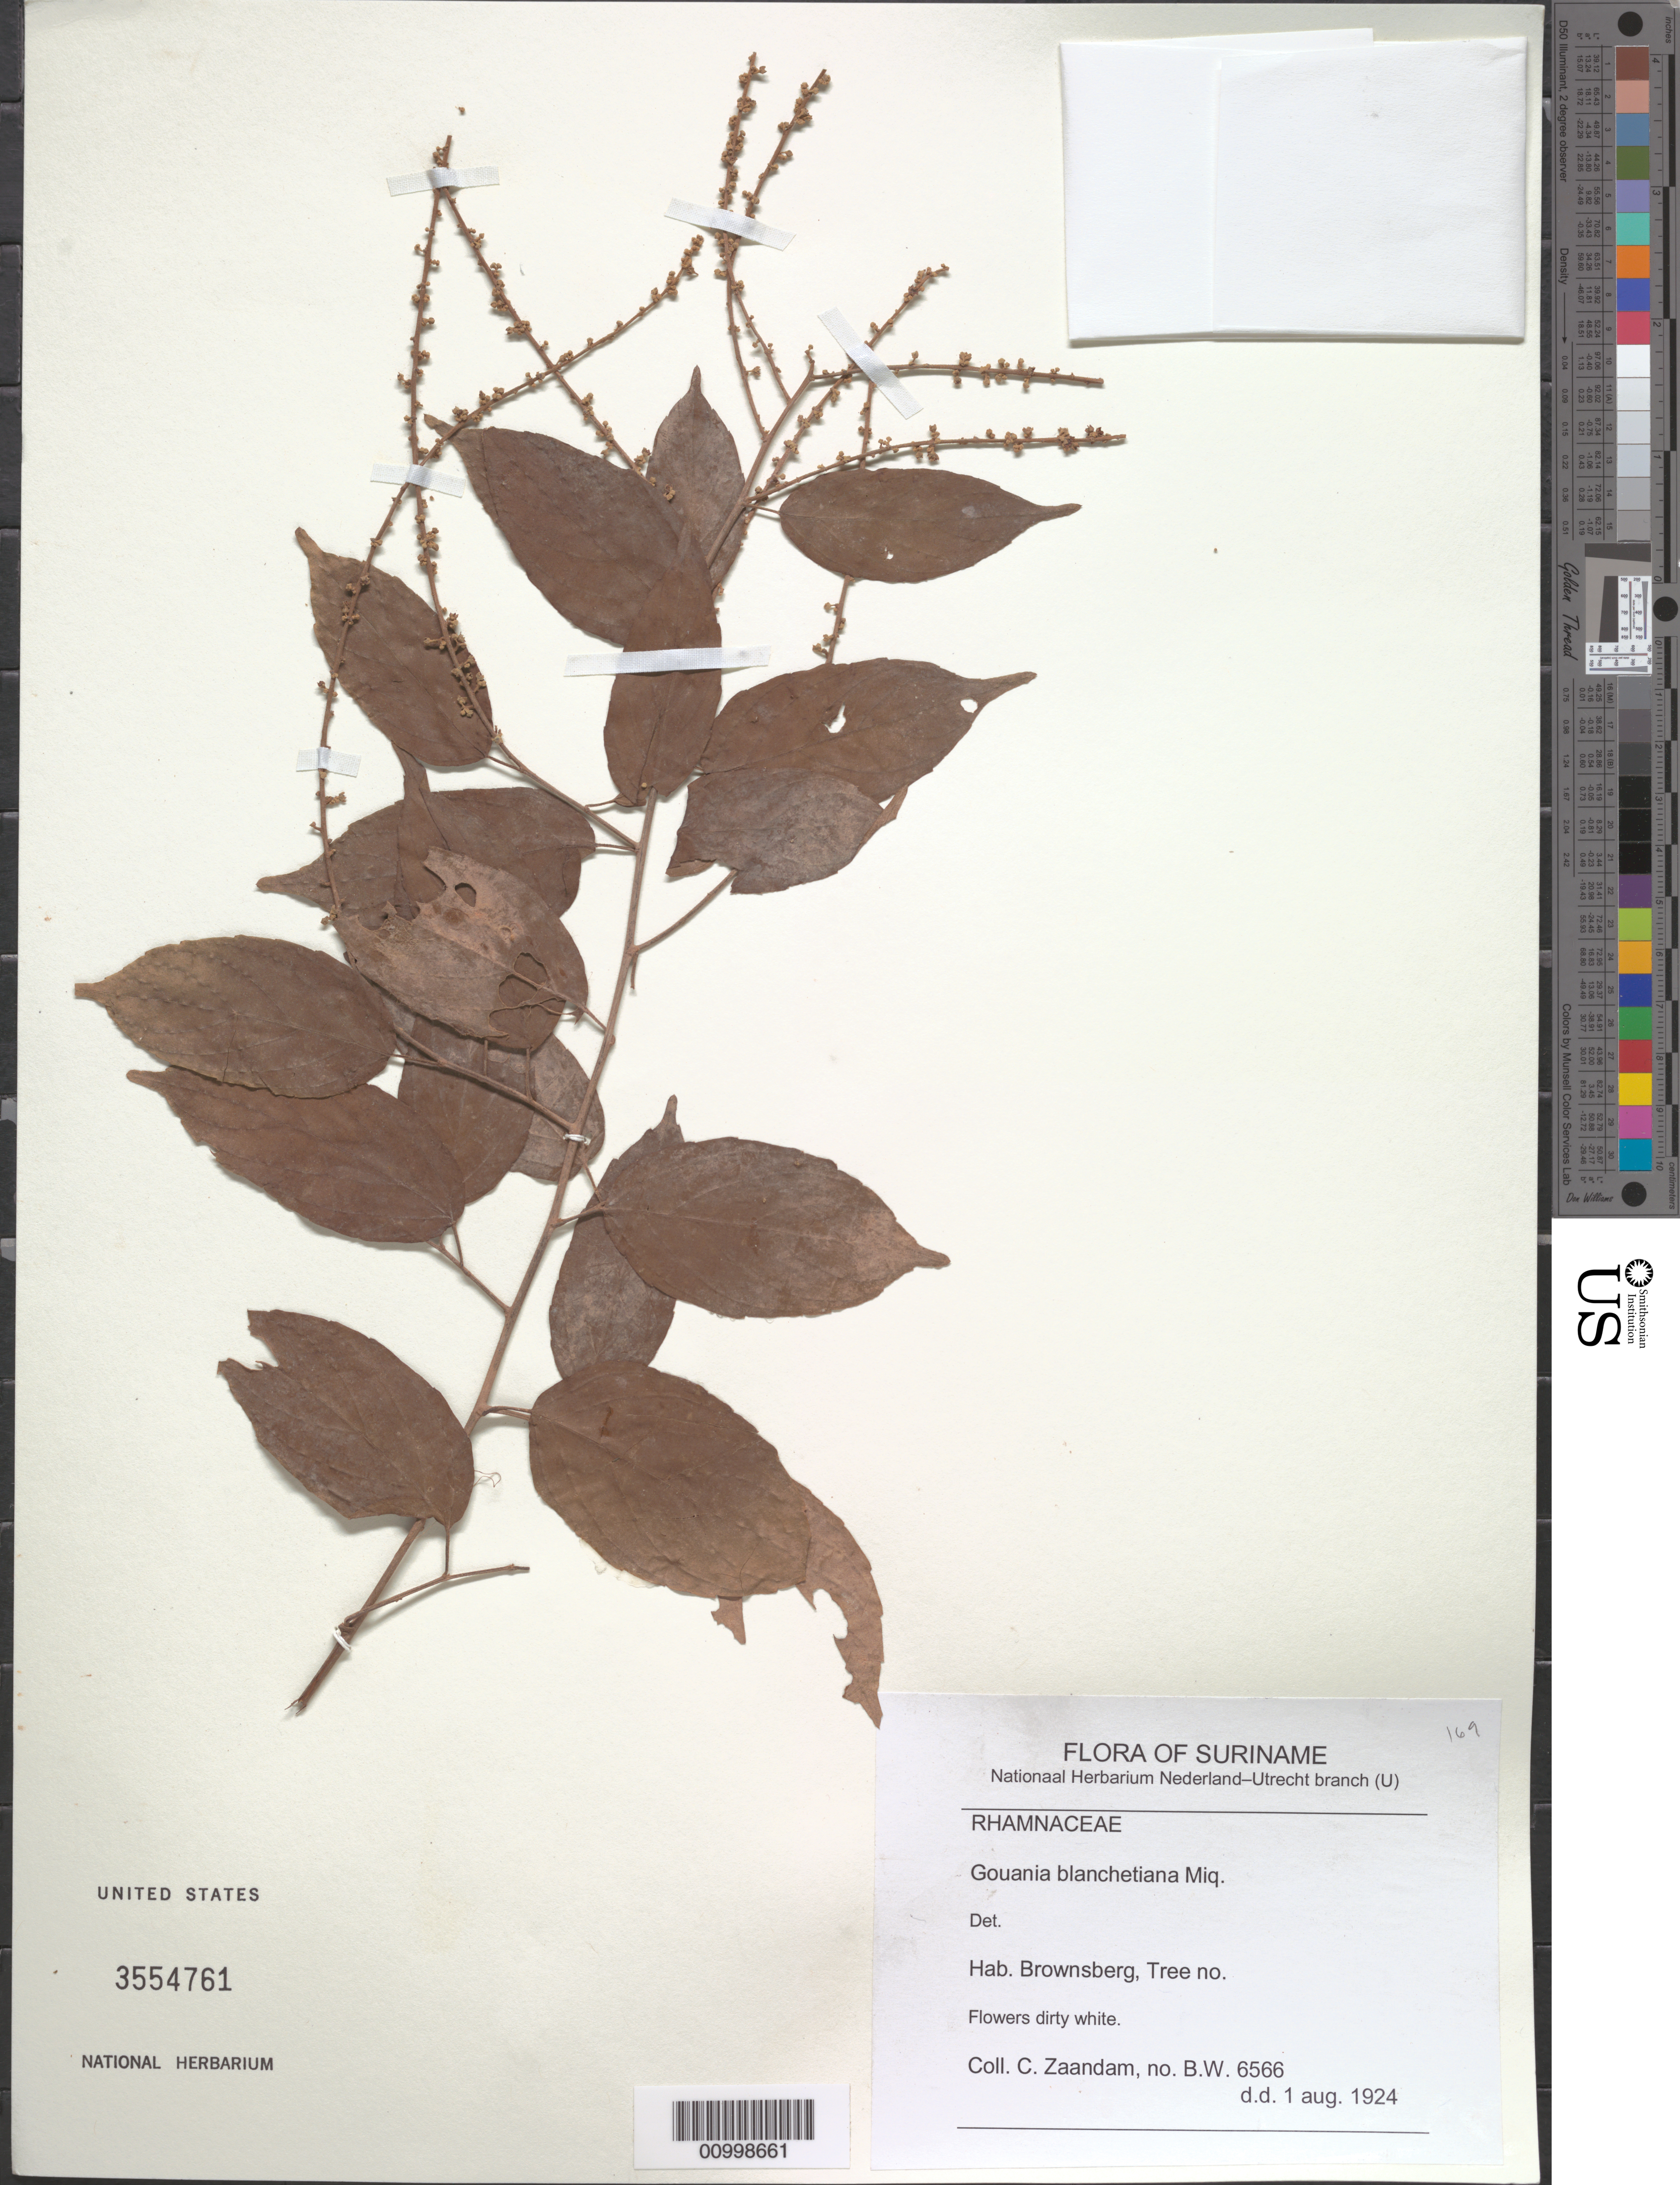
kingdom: Plantae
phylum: Tracheophyta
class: Magnoliopsida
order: Rosales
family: Rhamnaceae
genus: Gouania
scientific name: Gouania blanchetiana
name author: Miq.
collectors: C. Zaandam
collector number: BW 6566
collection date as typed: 1-Aug-24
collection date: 1924-08-01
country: Suriname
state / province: Brokopondo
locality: Brownsberg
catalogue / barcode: US 3554761